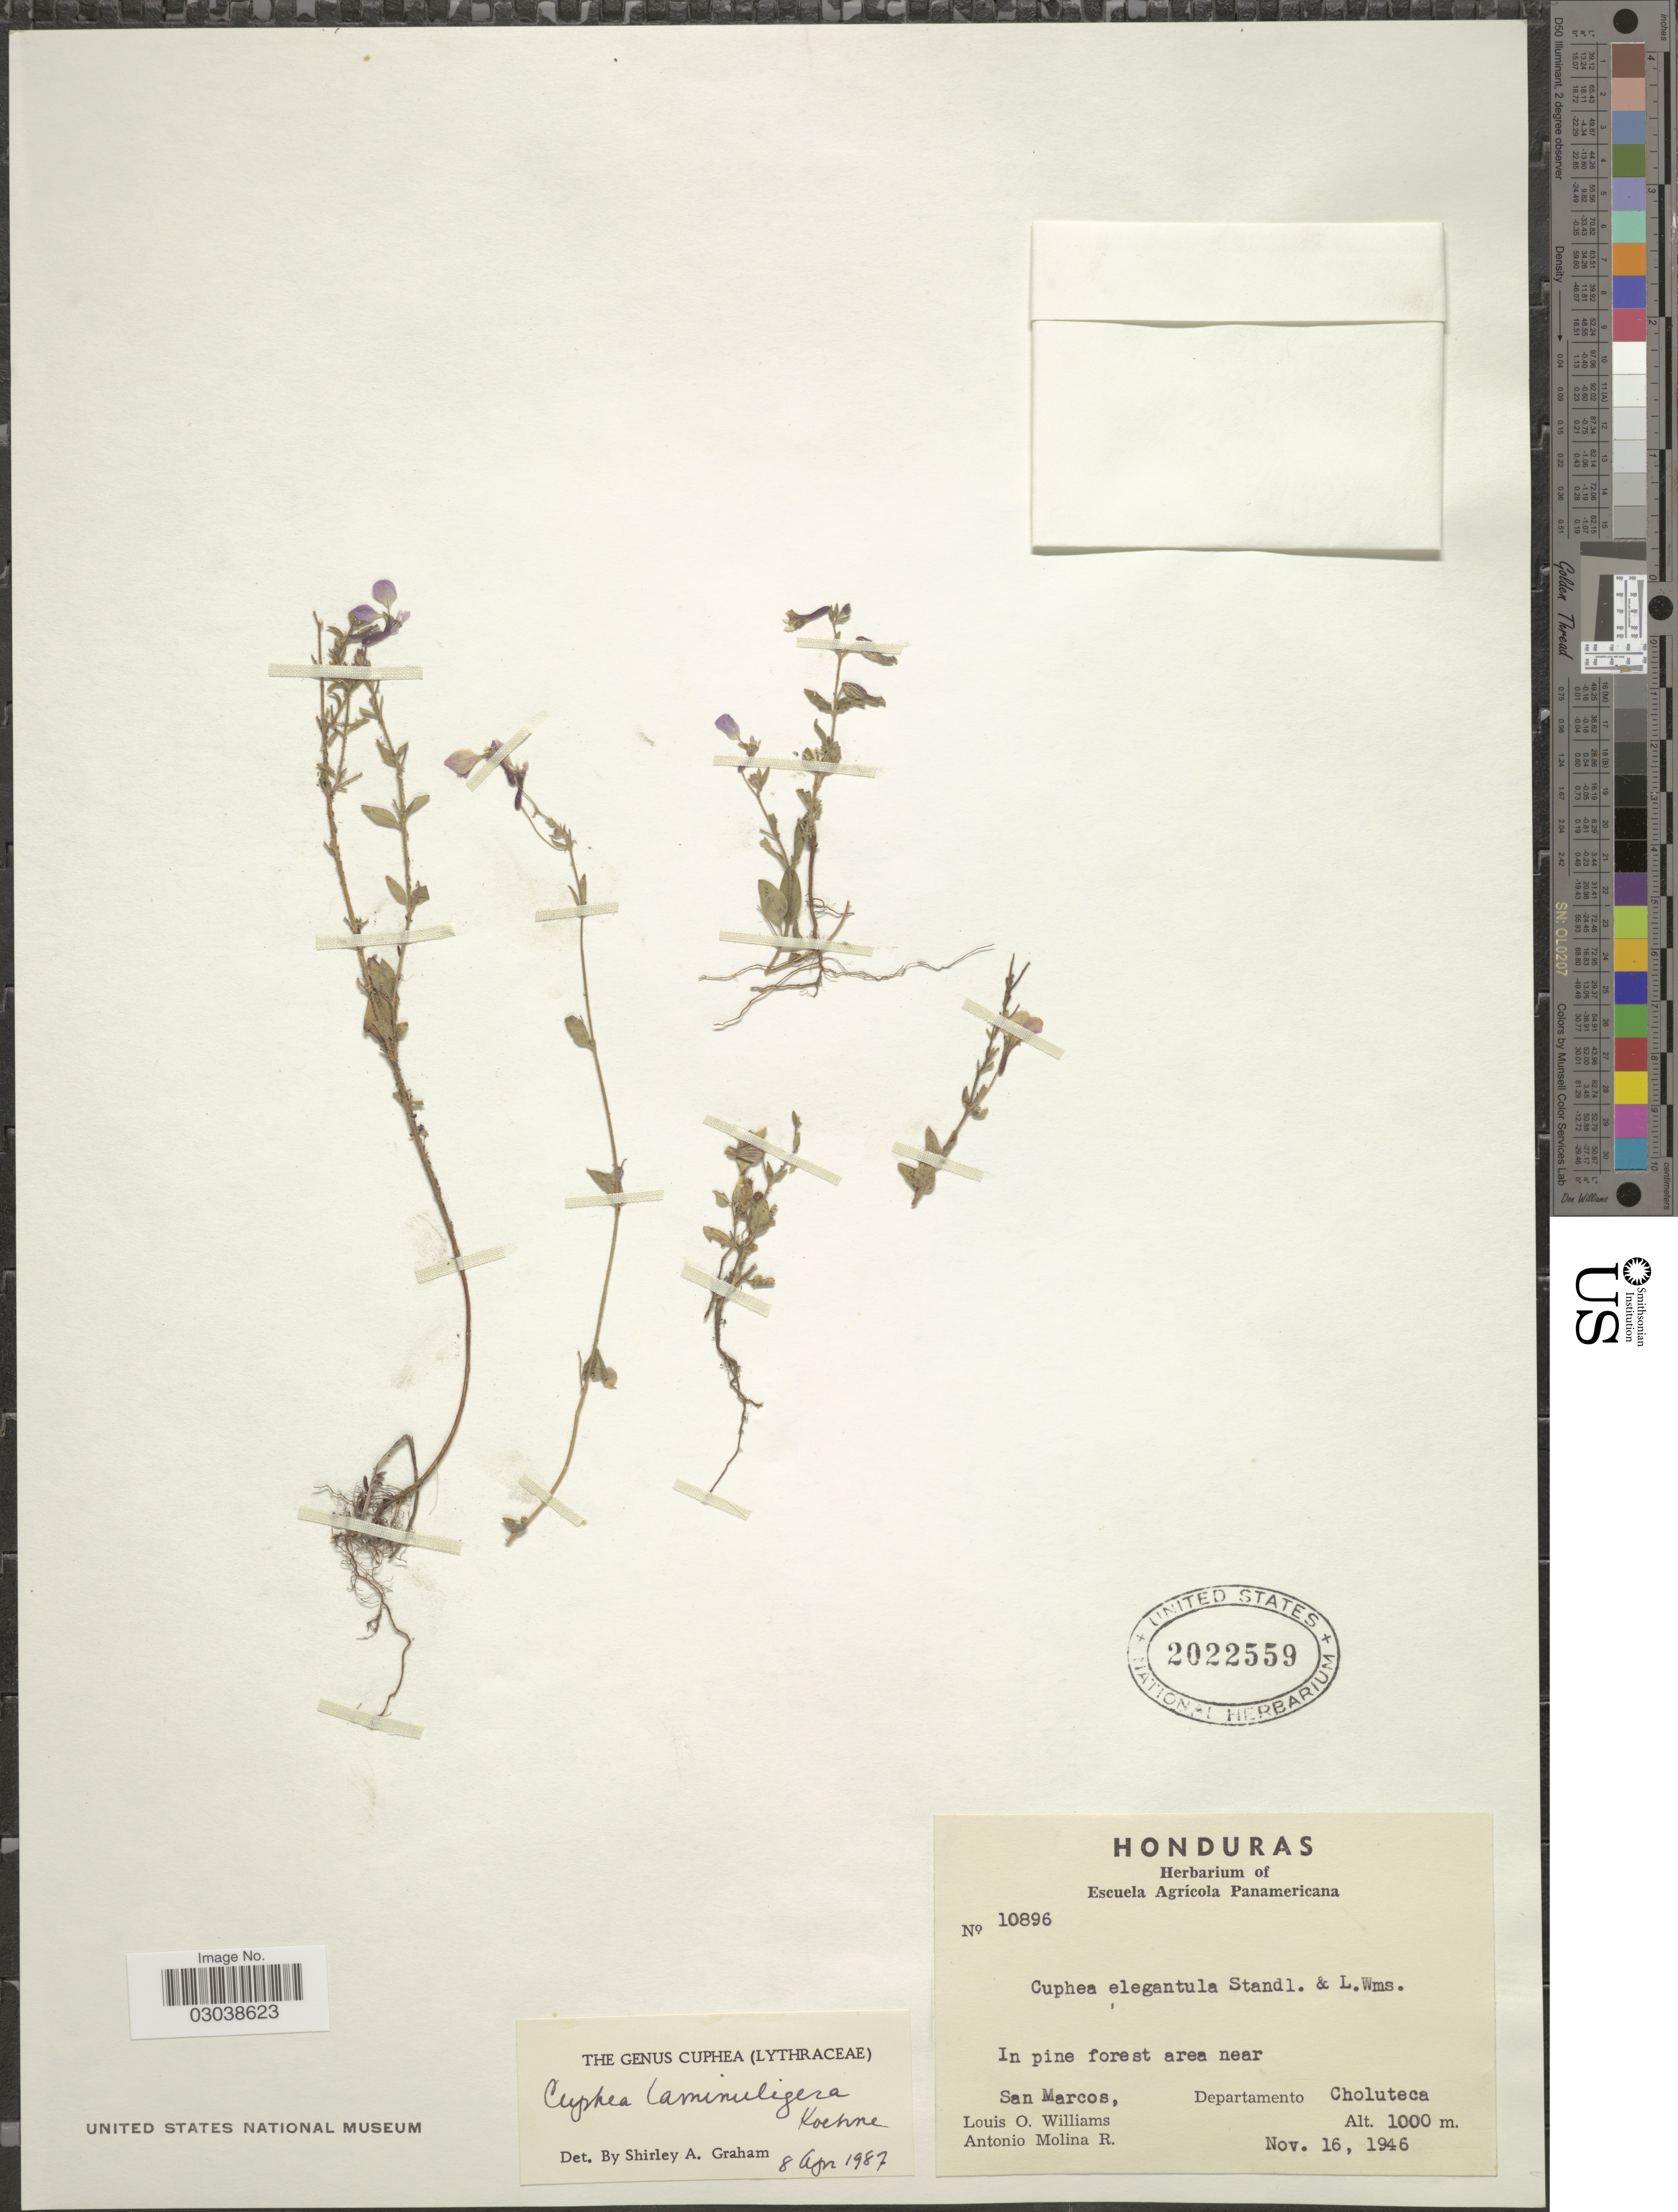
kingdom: Plantae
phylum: Tracheophyta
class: Magnoliopsida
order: Myrtales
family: Lythraceae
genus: Cuphea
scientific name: Cuphea laminuligera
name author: Koehne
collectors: L. O. Williams & A. Molina R.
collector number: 10896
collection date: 1946-11-16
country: Honduras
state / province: Choluteca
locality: In pine forest area near San Marcos, Departamento Choluteca.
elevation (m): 1000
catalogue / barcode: US 2022559